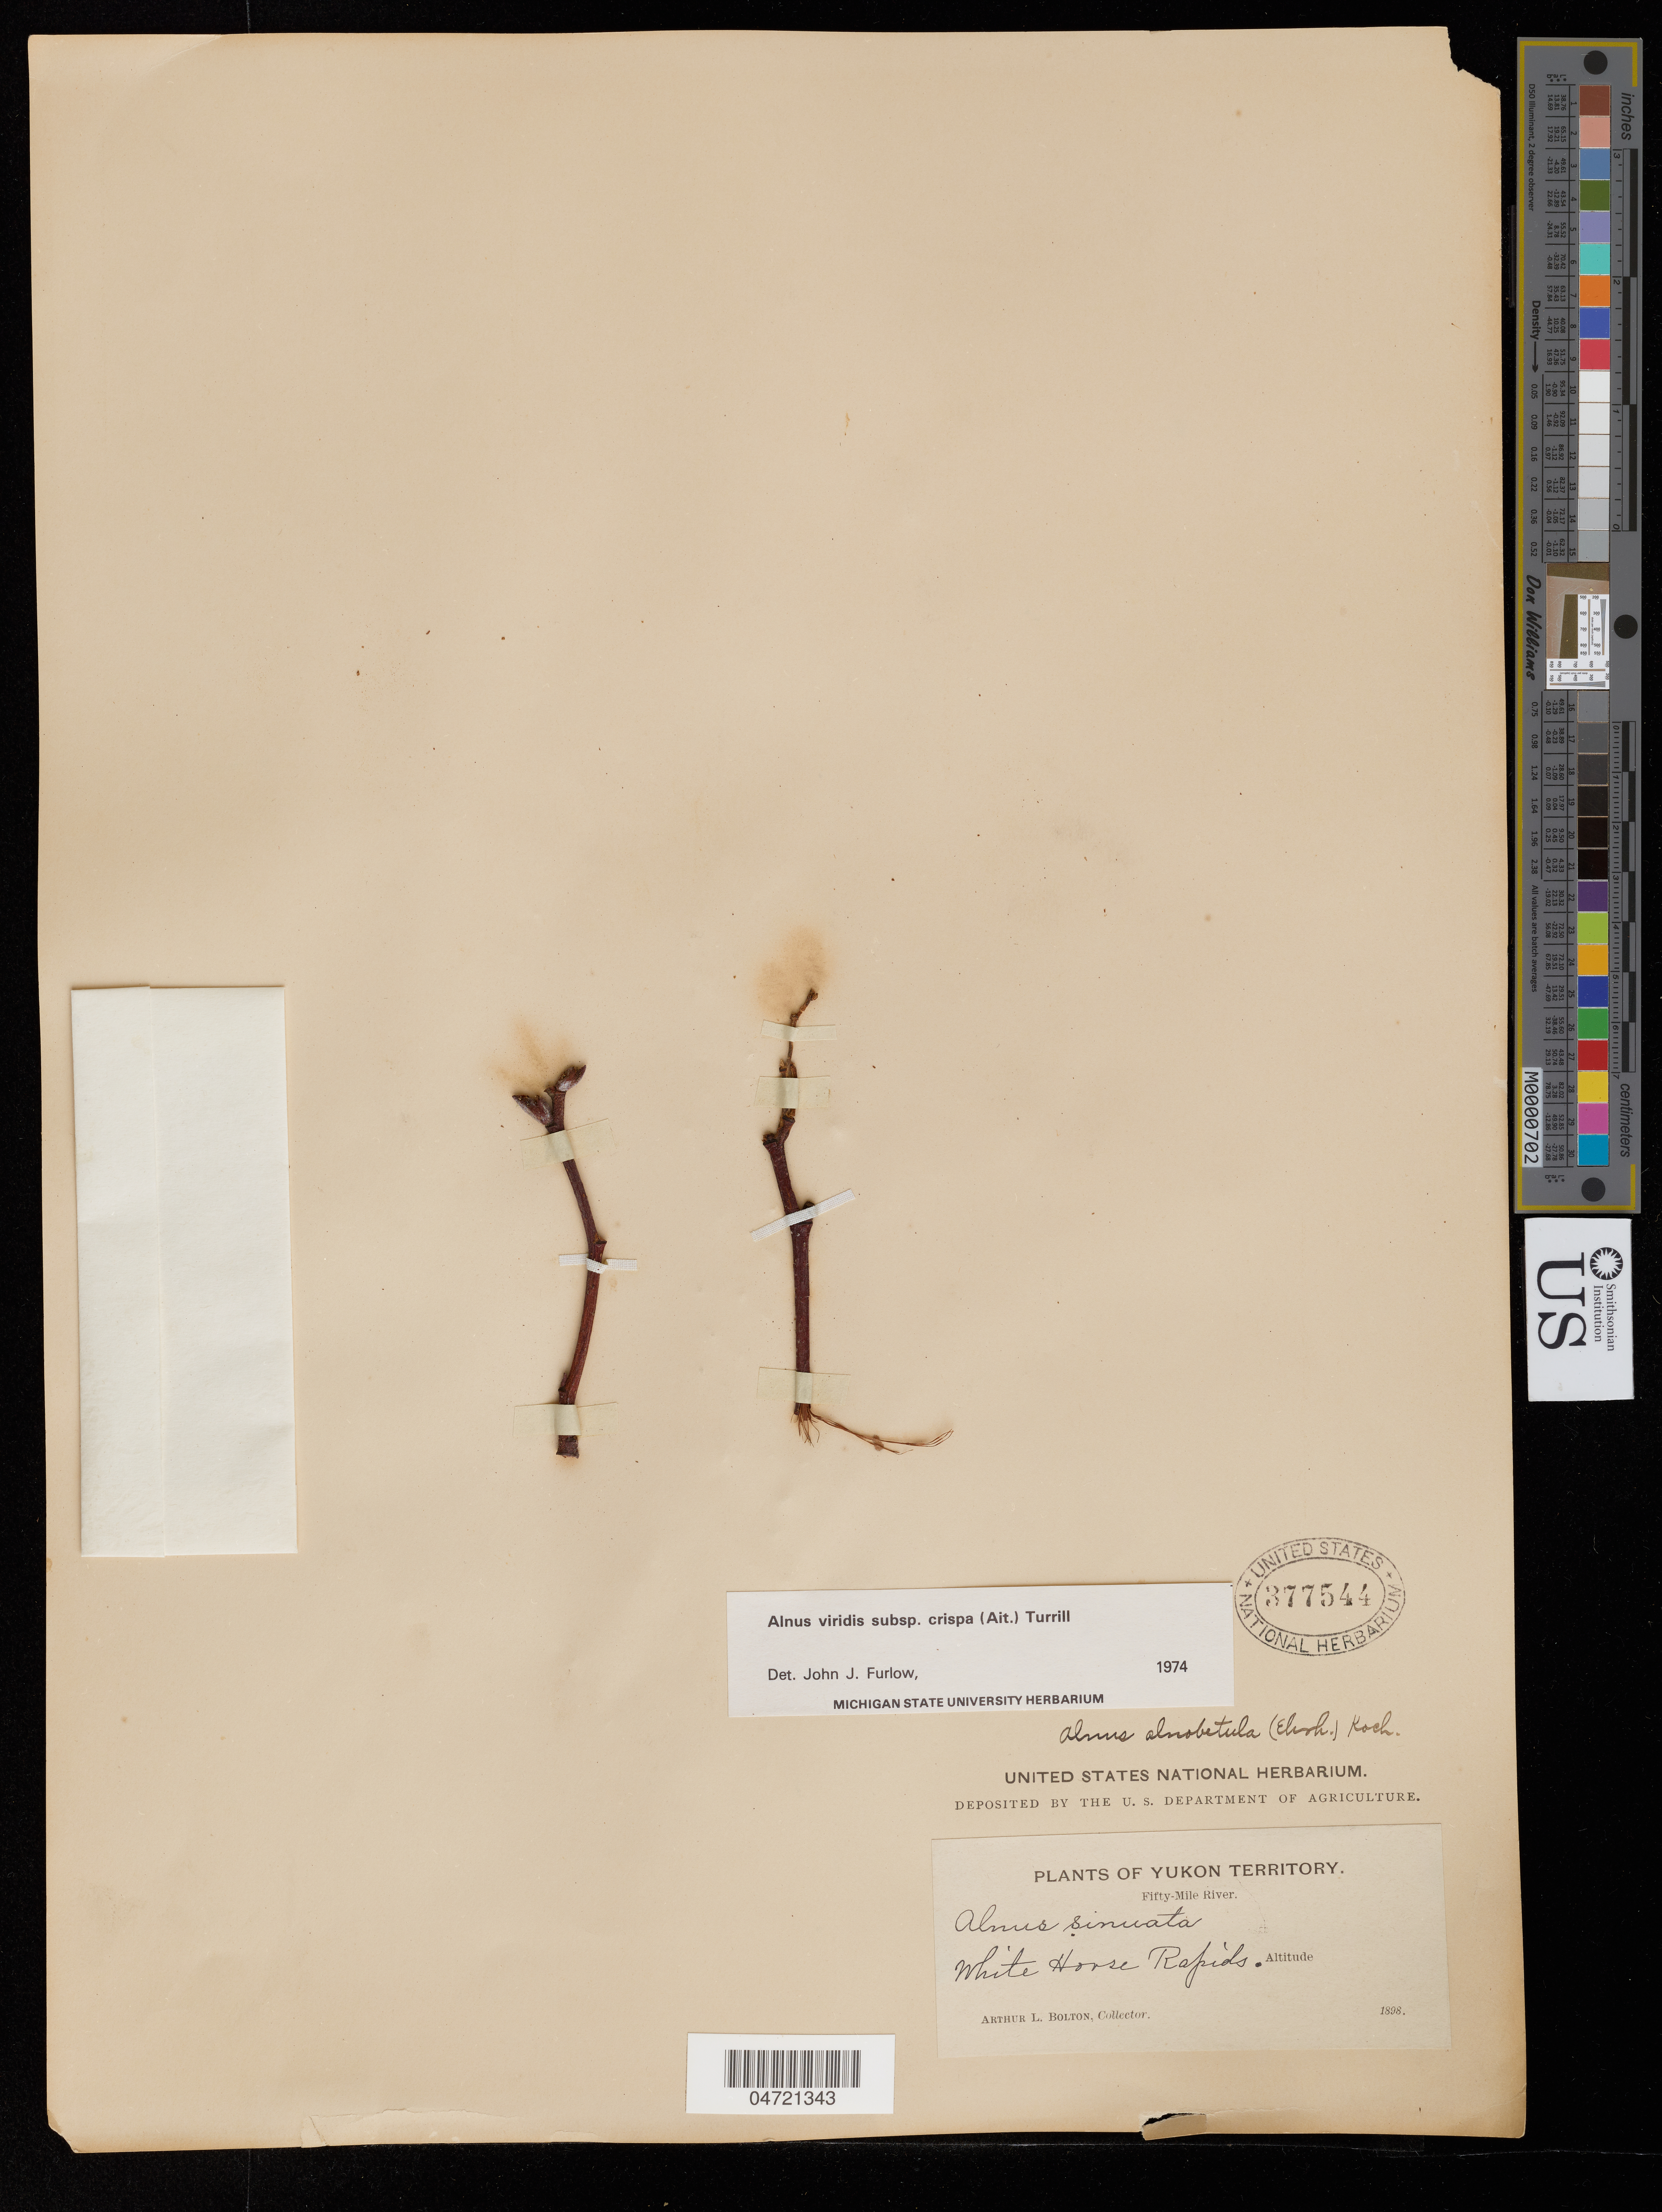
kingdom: Plantae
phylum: Tracheophyta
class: Magnoliopsida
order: Fagales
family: Betulaceae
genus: Alnus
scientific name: Alnus viridis subsp. crispa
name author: (Aiton) Turrill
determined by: Furlow, J. J.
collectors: A. Bolton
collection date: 1898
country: Canada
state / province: Yukon Territory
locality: Yukon Territory, Fifty-Mile River. White Horse Rapids.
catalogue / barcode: US 377544